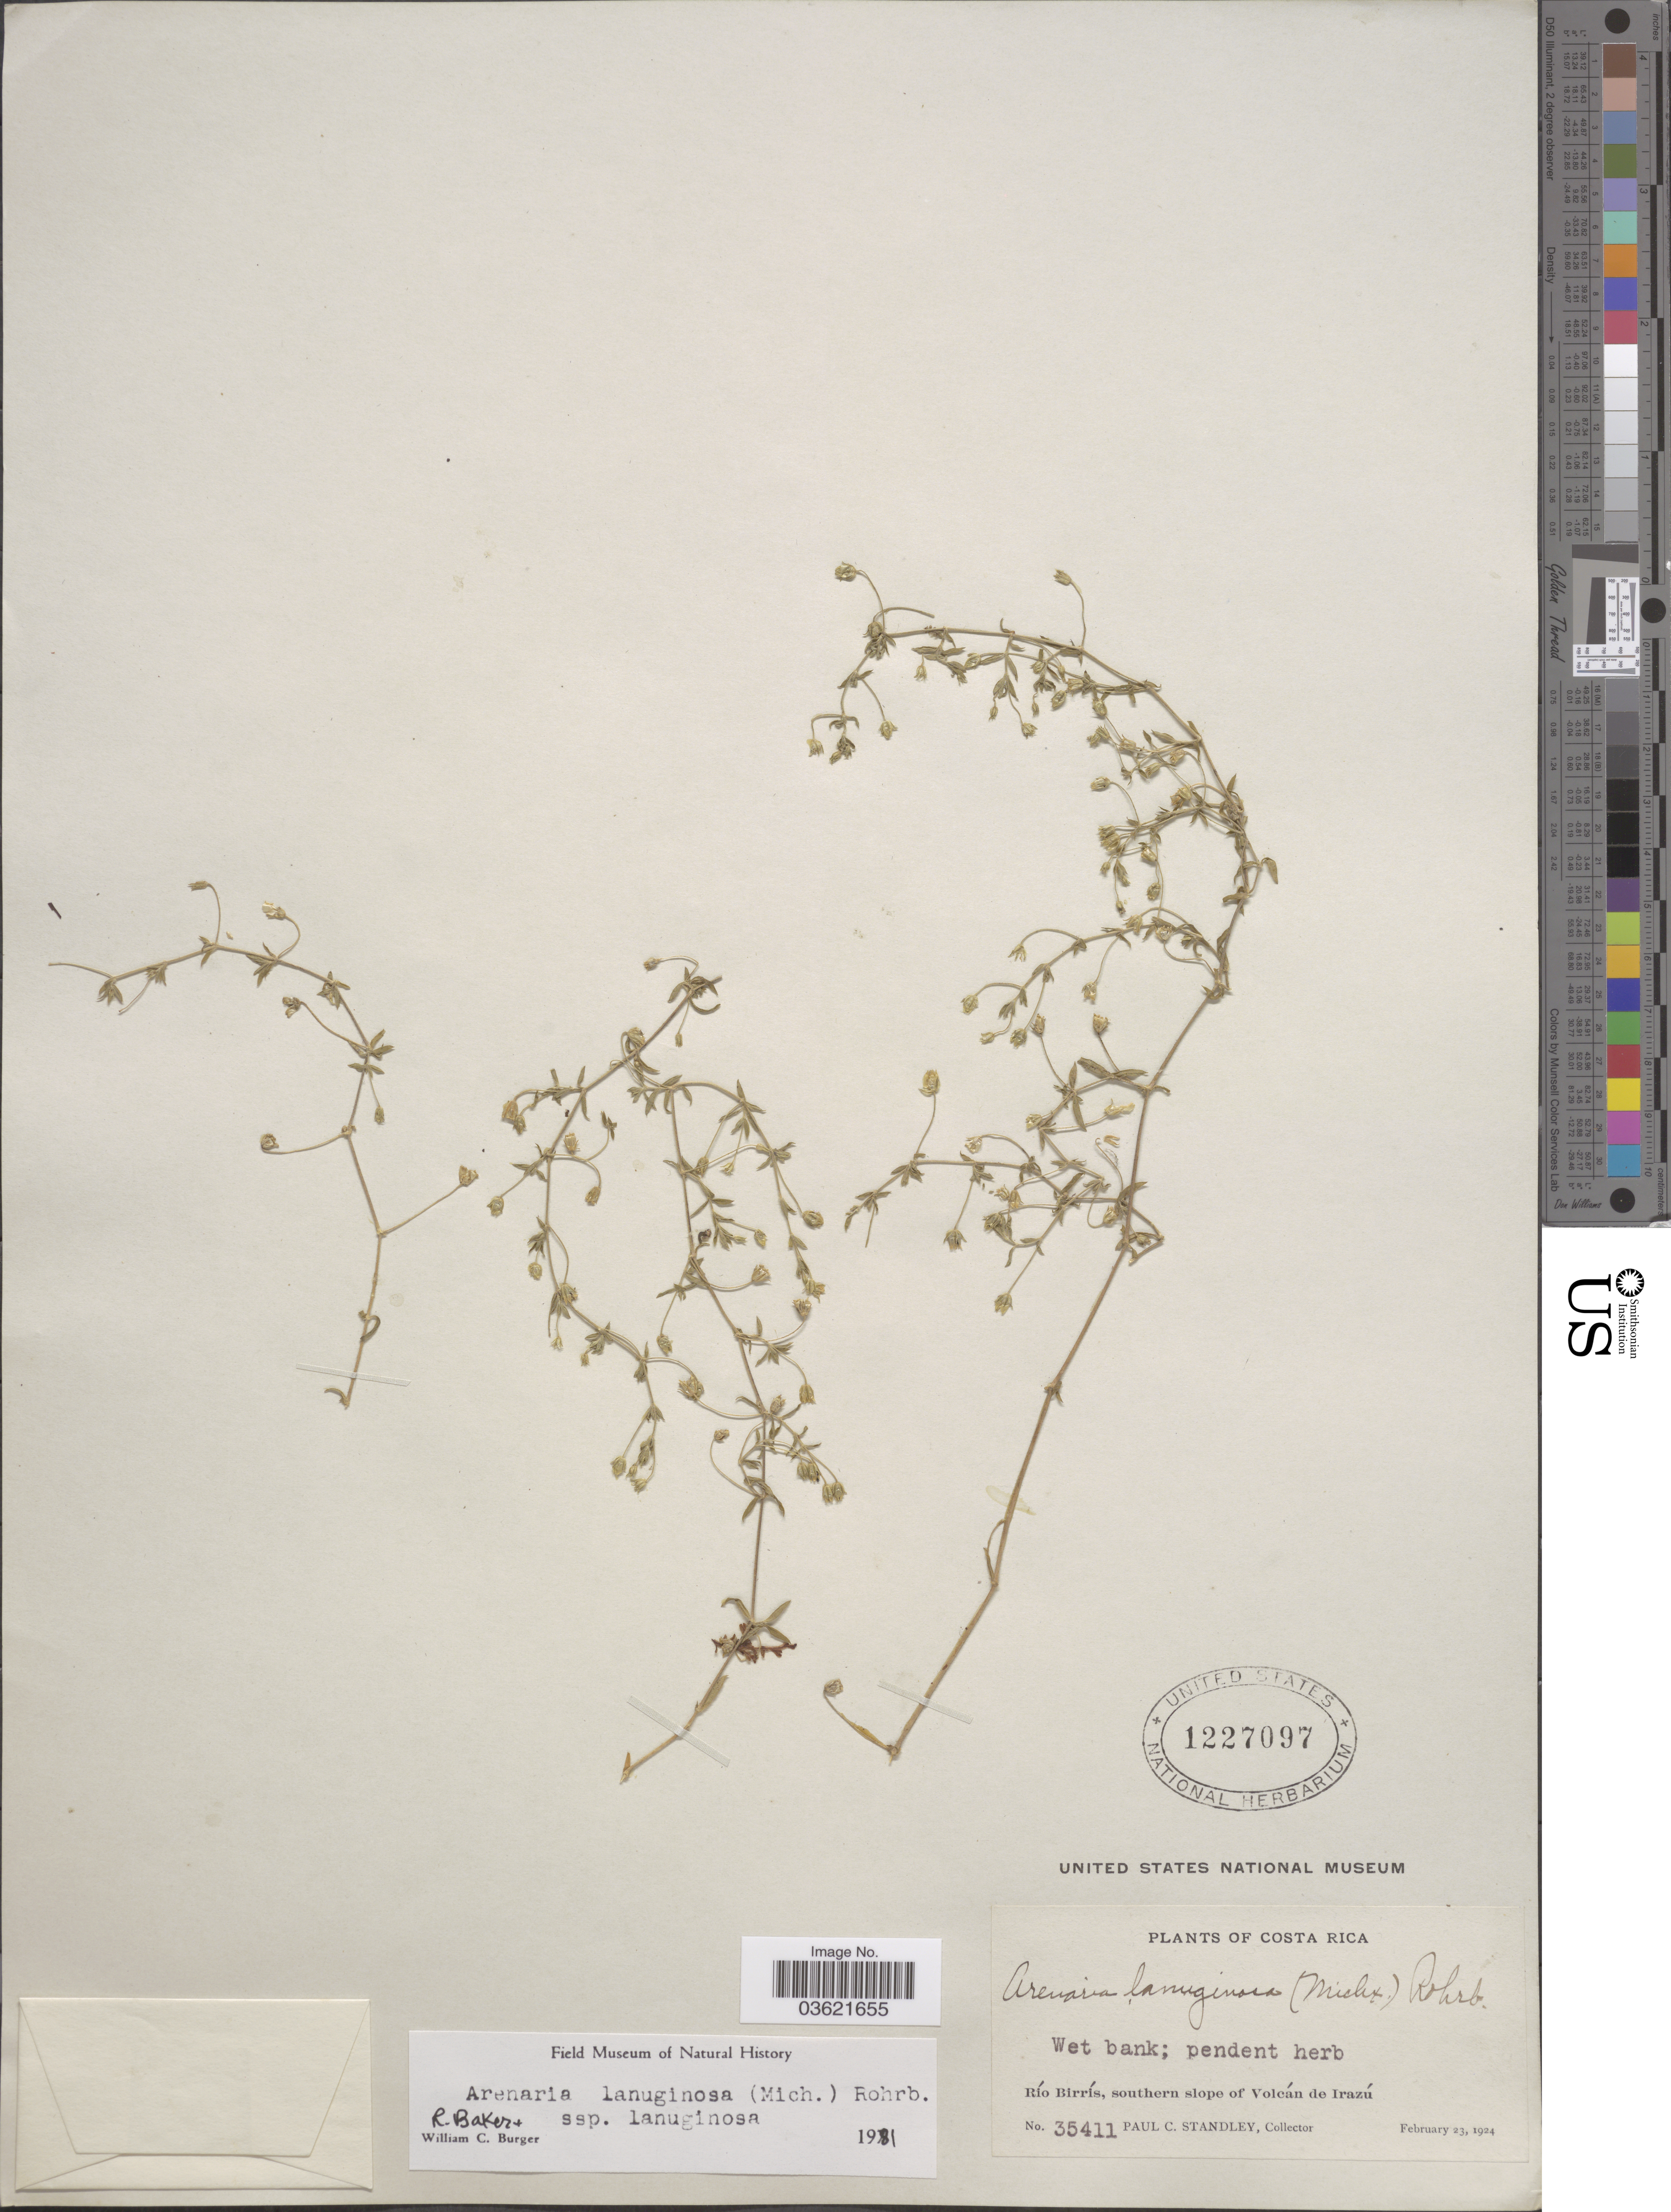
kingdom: Plantae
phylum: Tracheophyta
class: Magnoliopsida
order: Caryophyllales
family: Caryophyllaceae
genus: Arenaria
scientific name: Arenaria lanuginosa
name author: (Michx.) Rohrb.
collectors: P. C. Standley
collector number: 35411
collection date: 1924-02-23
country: Costa Rica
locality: Río Birrís, southern slope of Volcán de Irazú.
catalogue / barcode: US 1227097